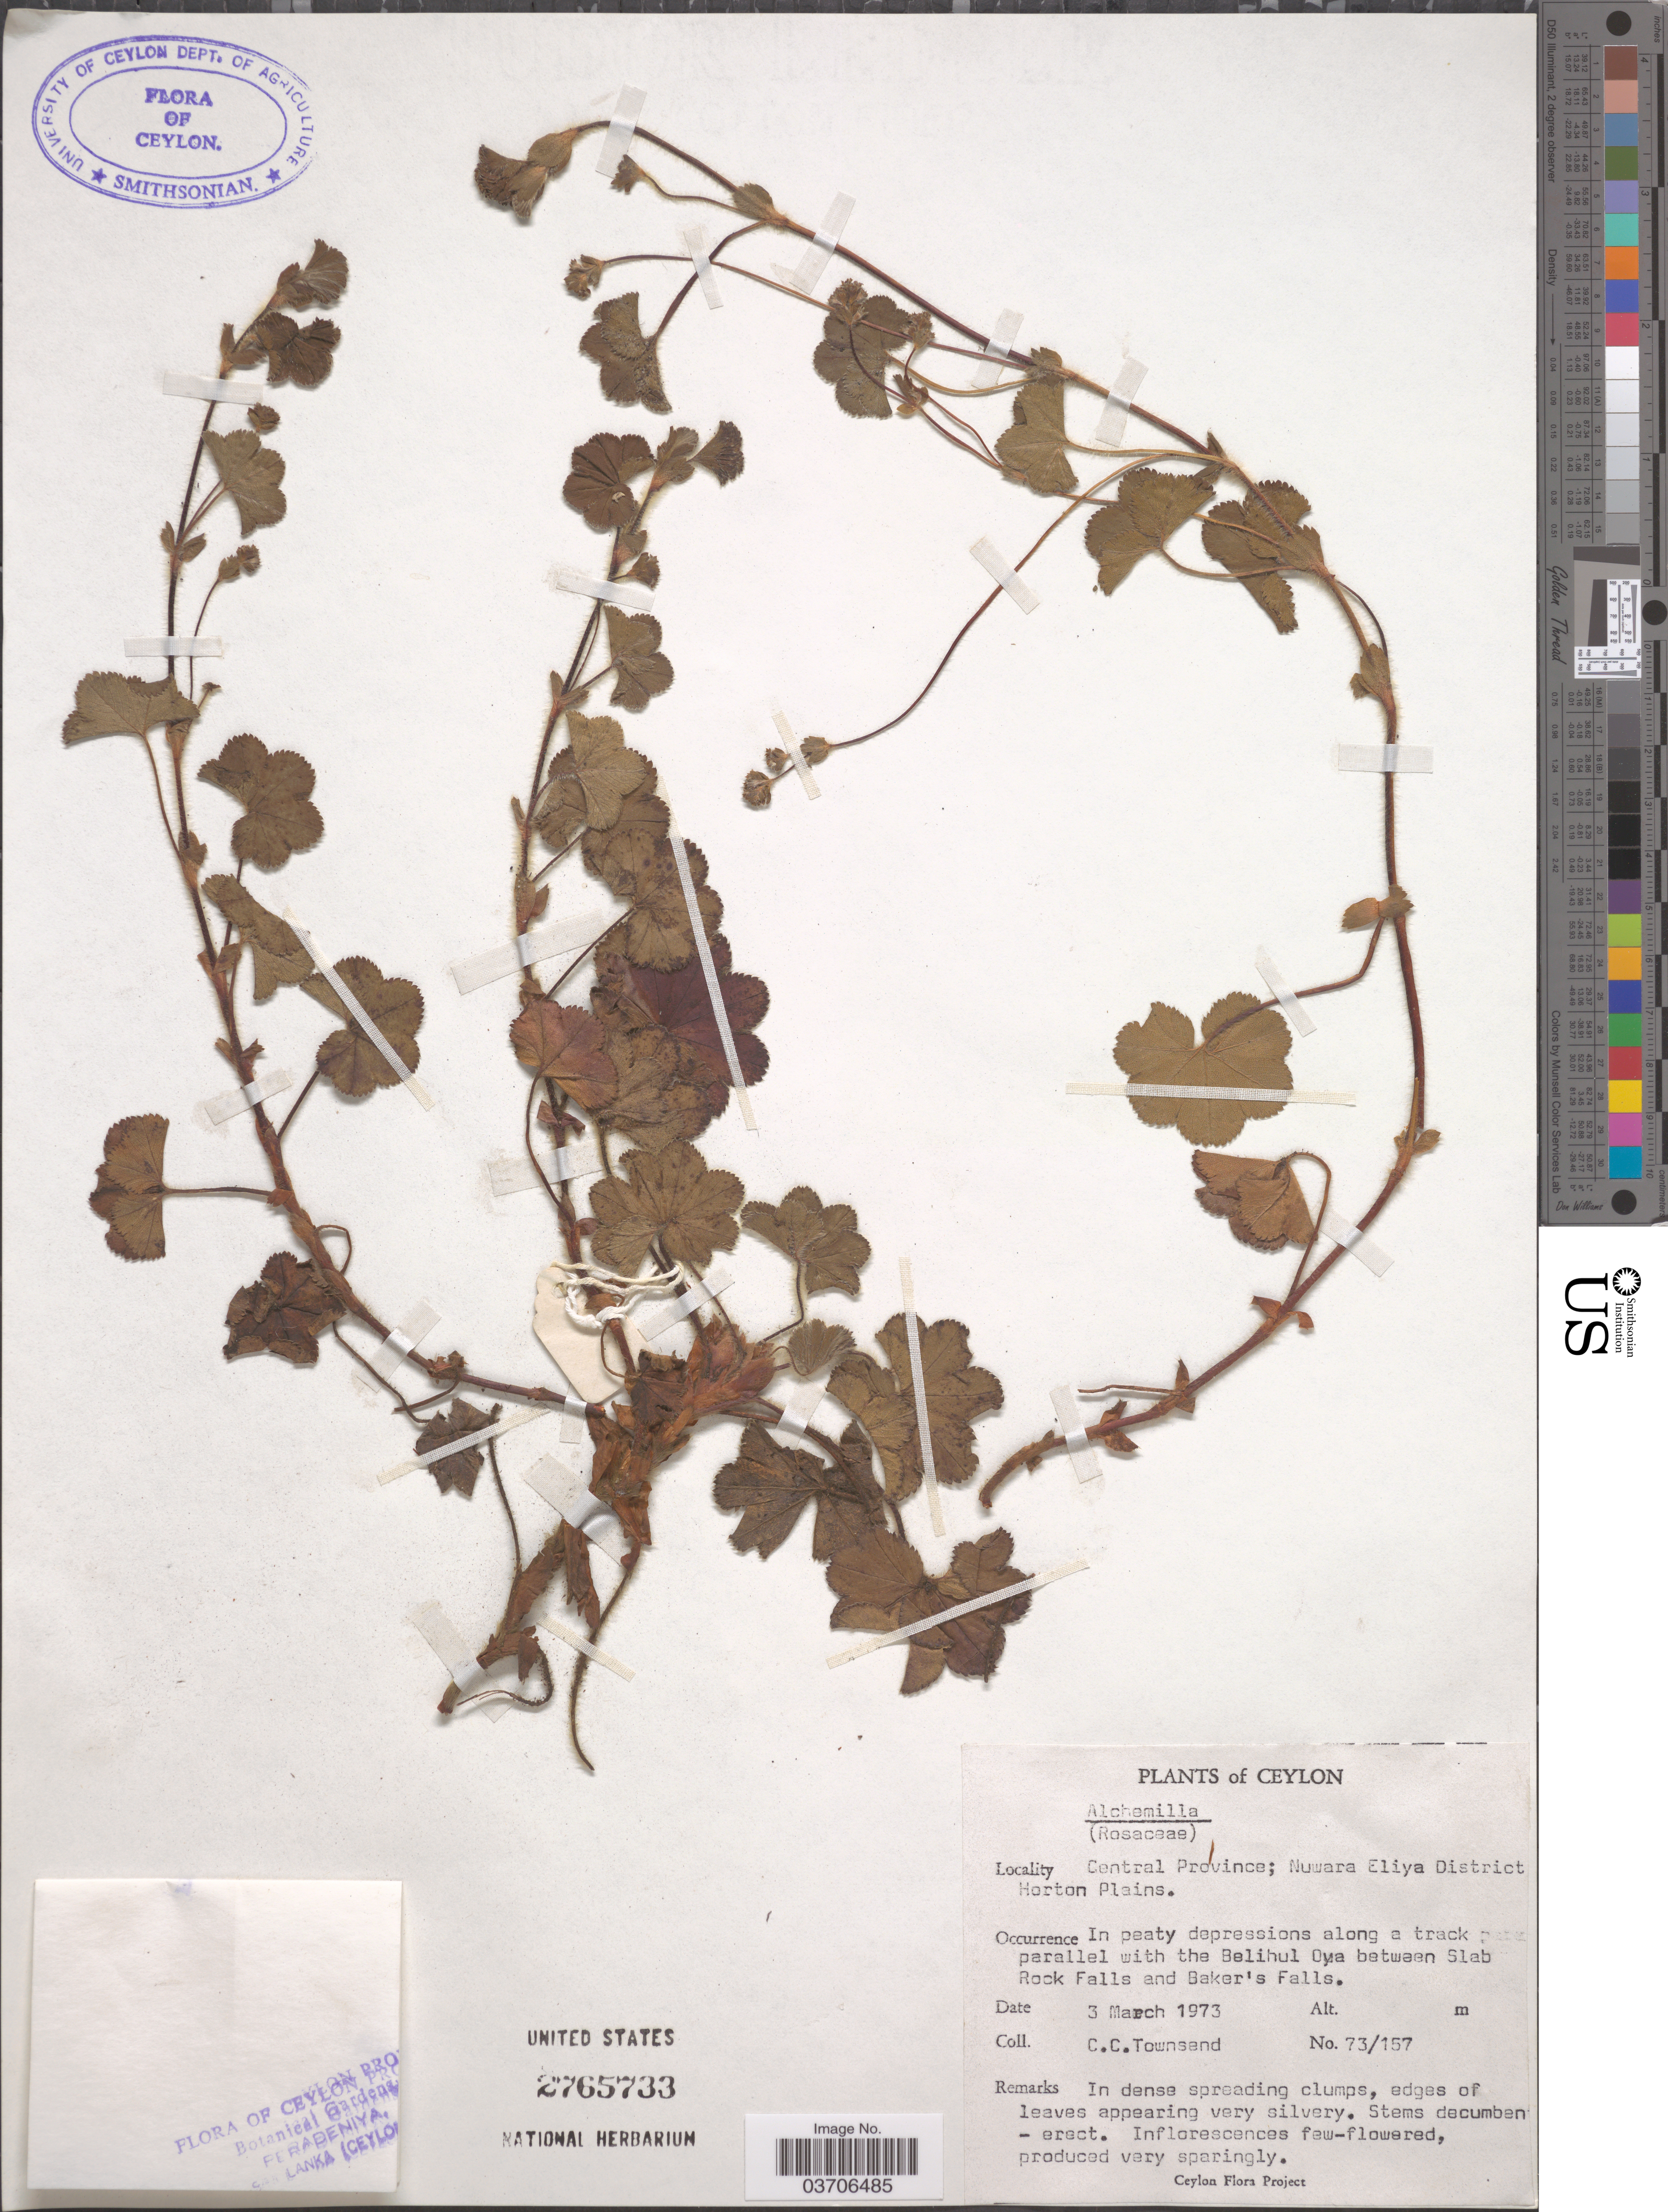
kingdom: Plantae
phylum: Tracheophyta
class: Magnoliopsida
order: Rosales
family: Rosaceae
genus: Alchemilla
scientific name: Alchemilla sp.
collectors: C. C. Townsend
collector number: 73/157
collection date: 1973-03-03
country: Sri Lanka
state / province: Central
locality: Nuwara Eliya District. Horton Plains. Along a track parallel with the Belihul Oya between Slab Rock Falls and Baker's Falls.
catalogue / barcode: US 2765733